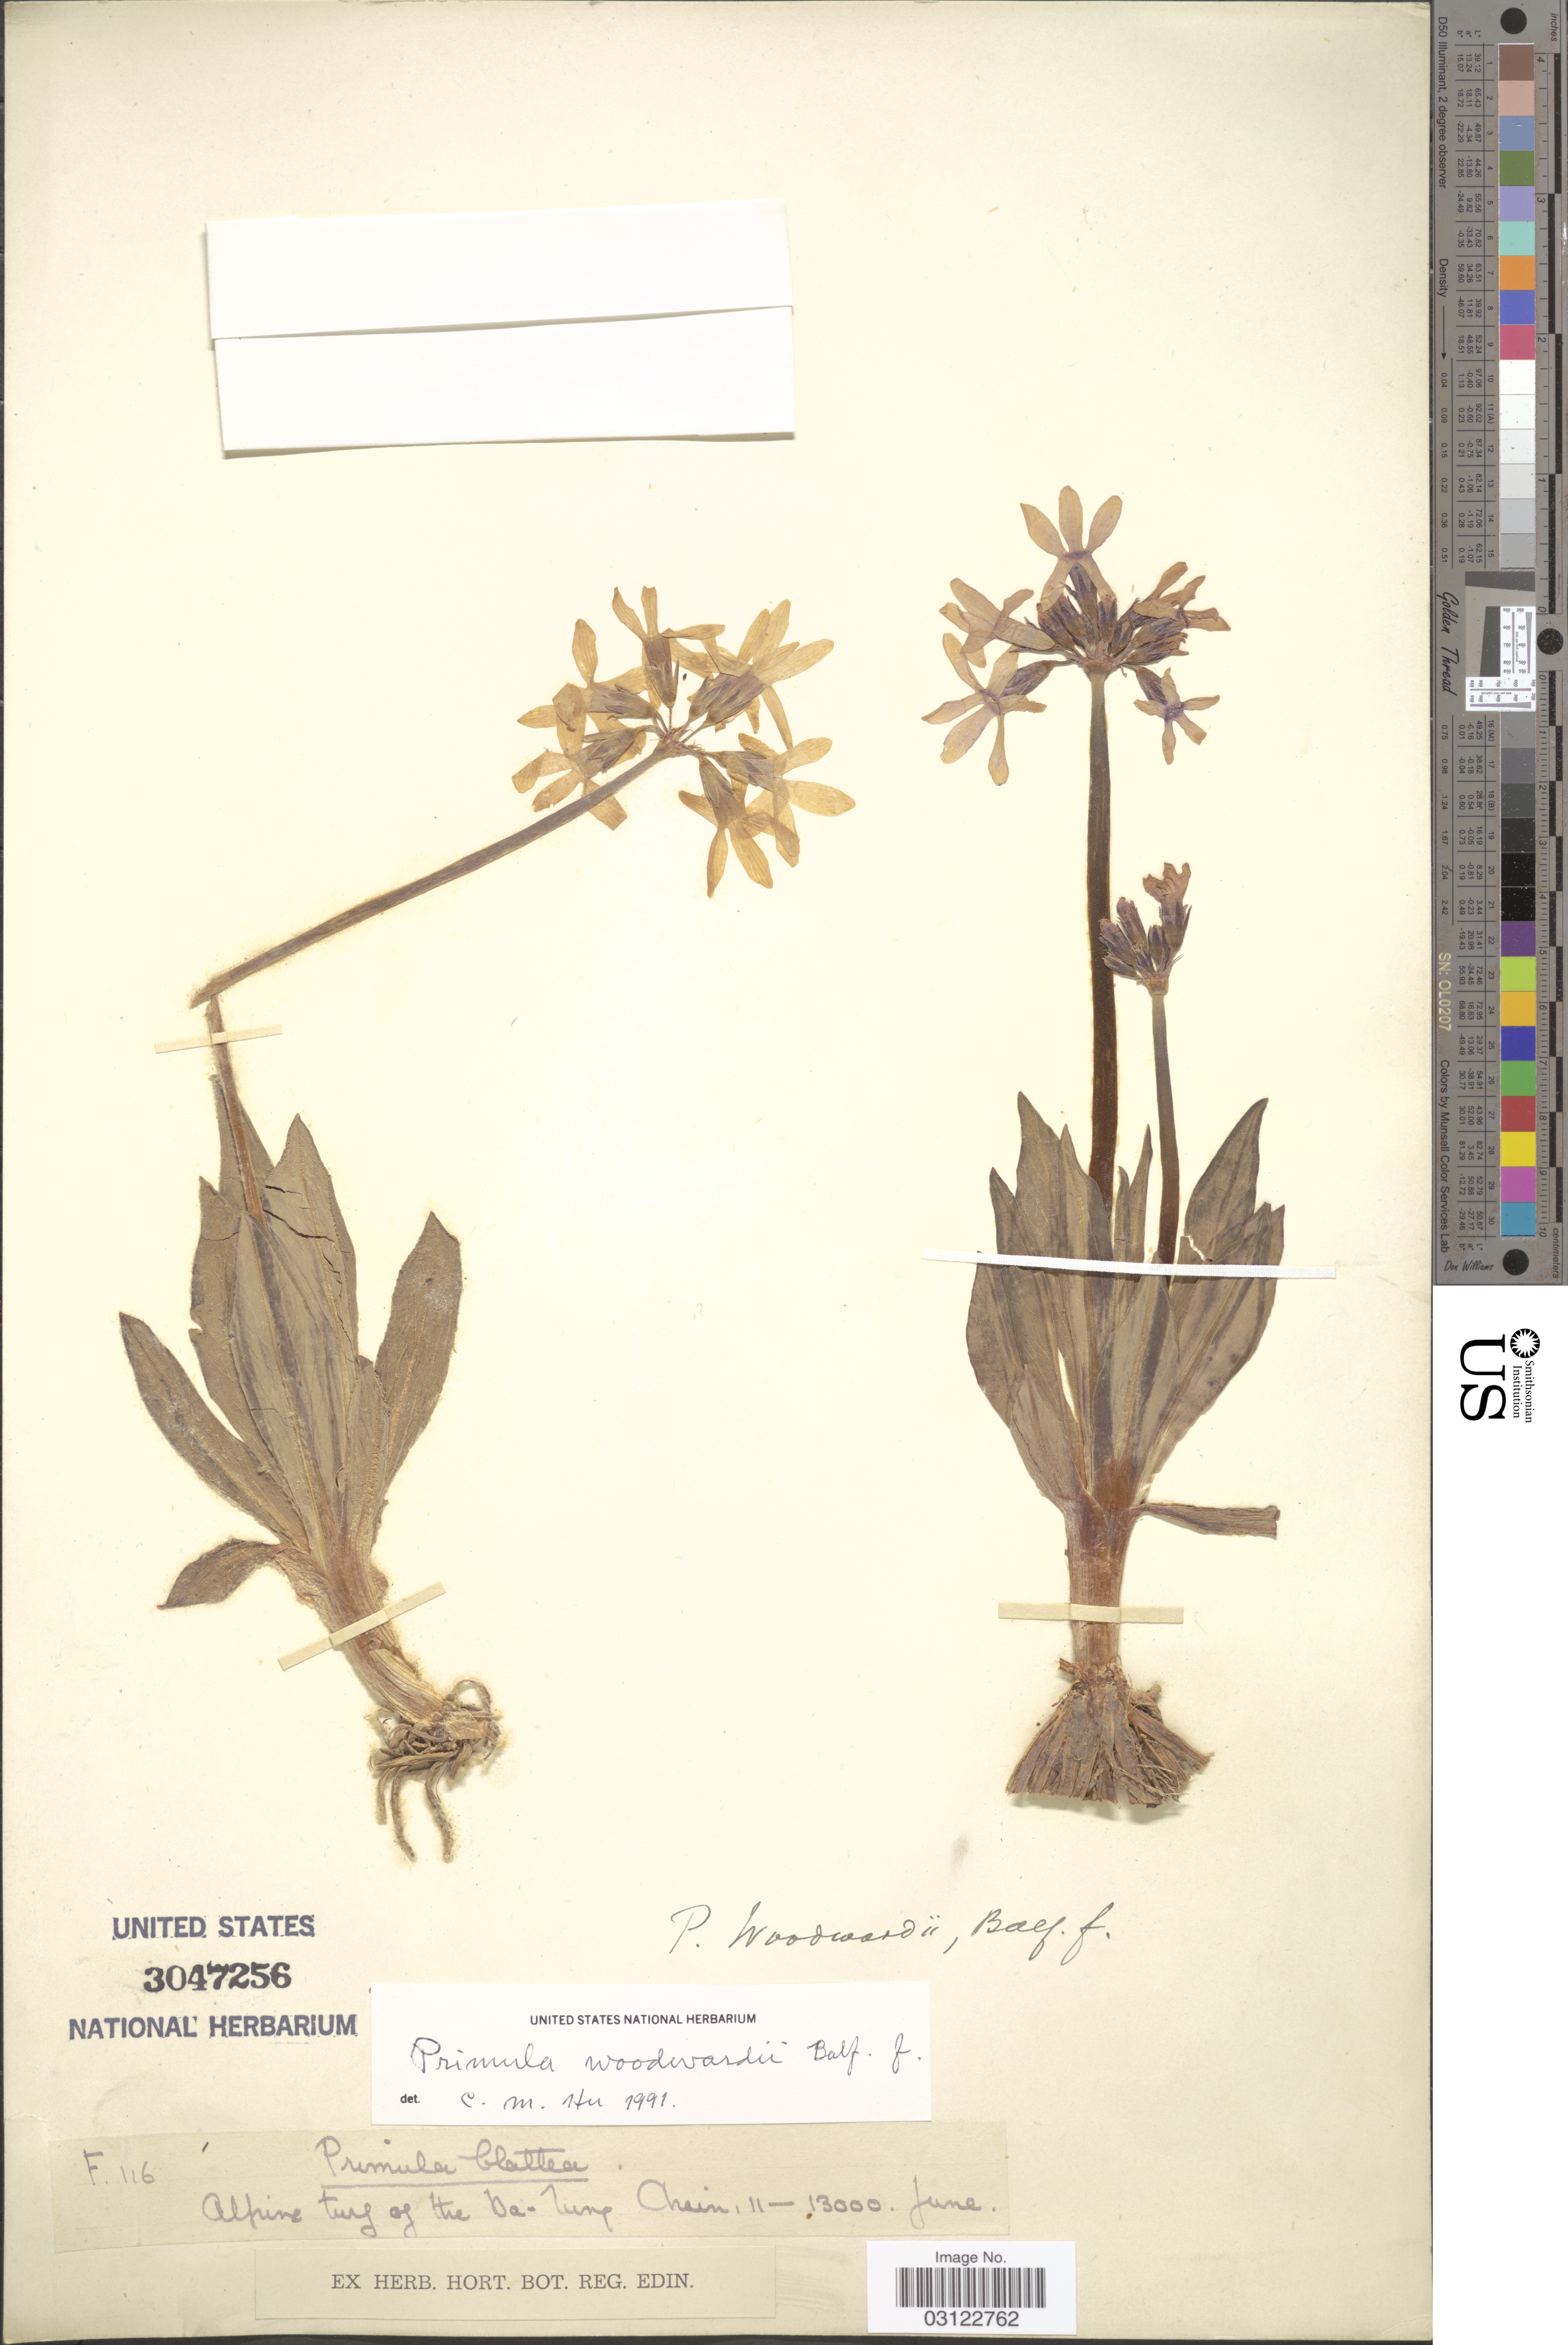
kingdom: Plantae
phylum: Tracheophyta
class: Magnoliopsida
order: Ericales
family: Primulaceae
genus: Primula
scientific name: Primula woodwardii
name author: Balf. f.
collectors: Ex herb. Hort. Reg. Bot. Edin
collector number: F116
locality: Alpine turf of the Da-tung Chain. [interpreted]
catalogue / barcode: US 3047256